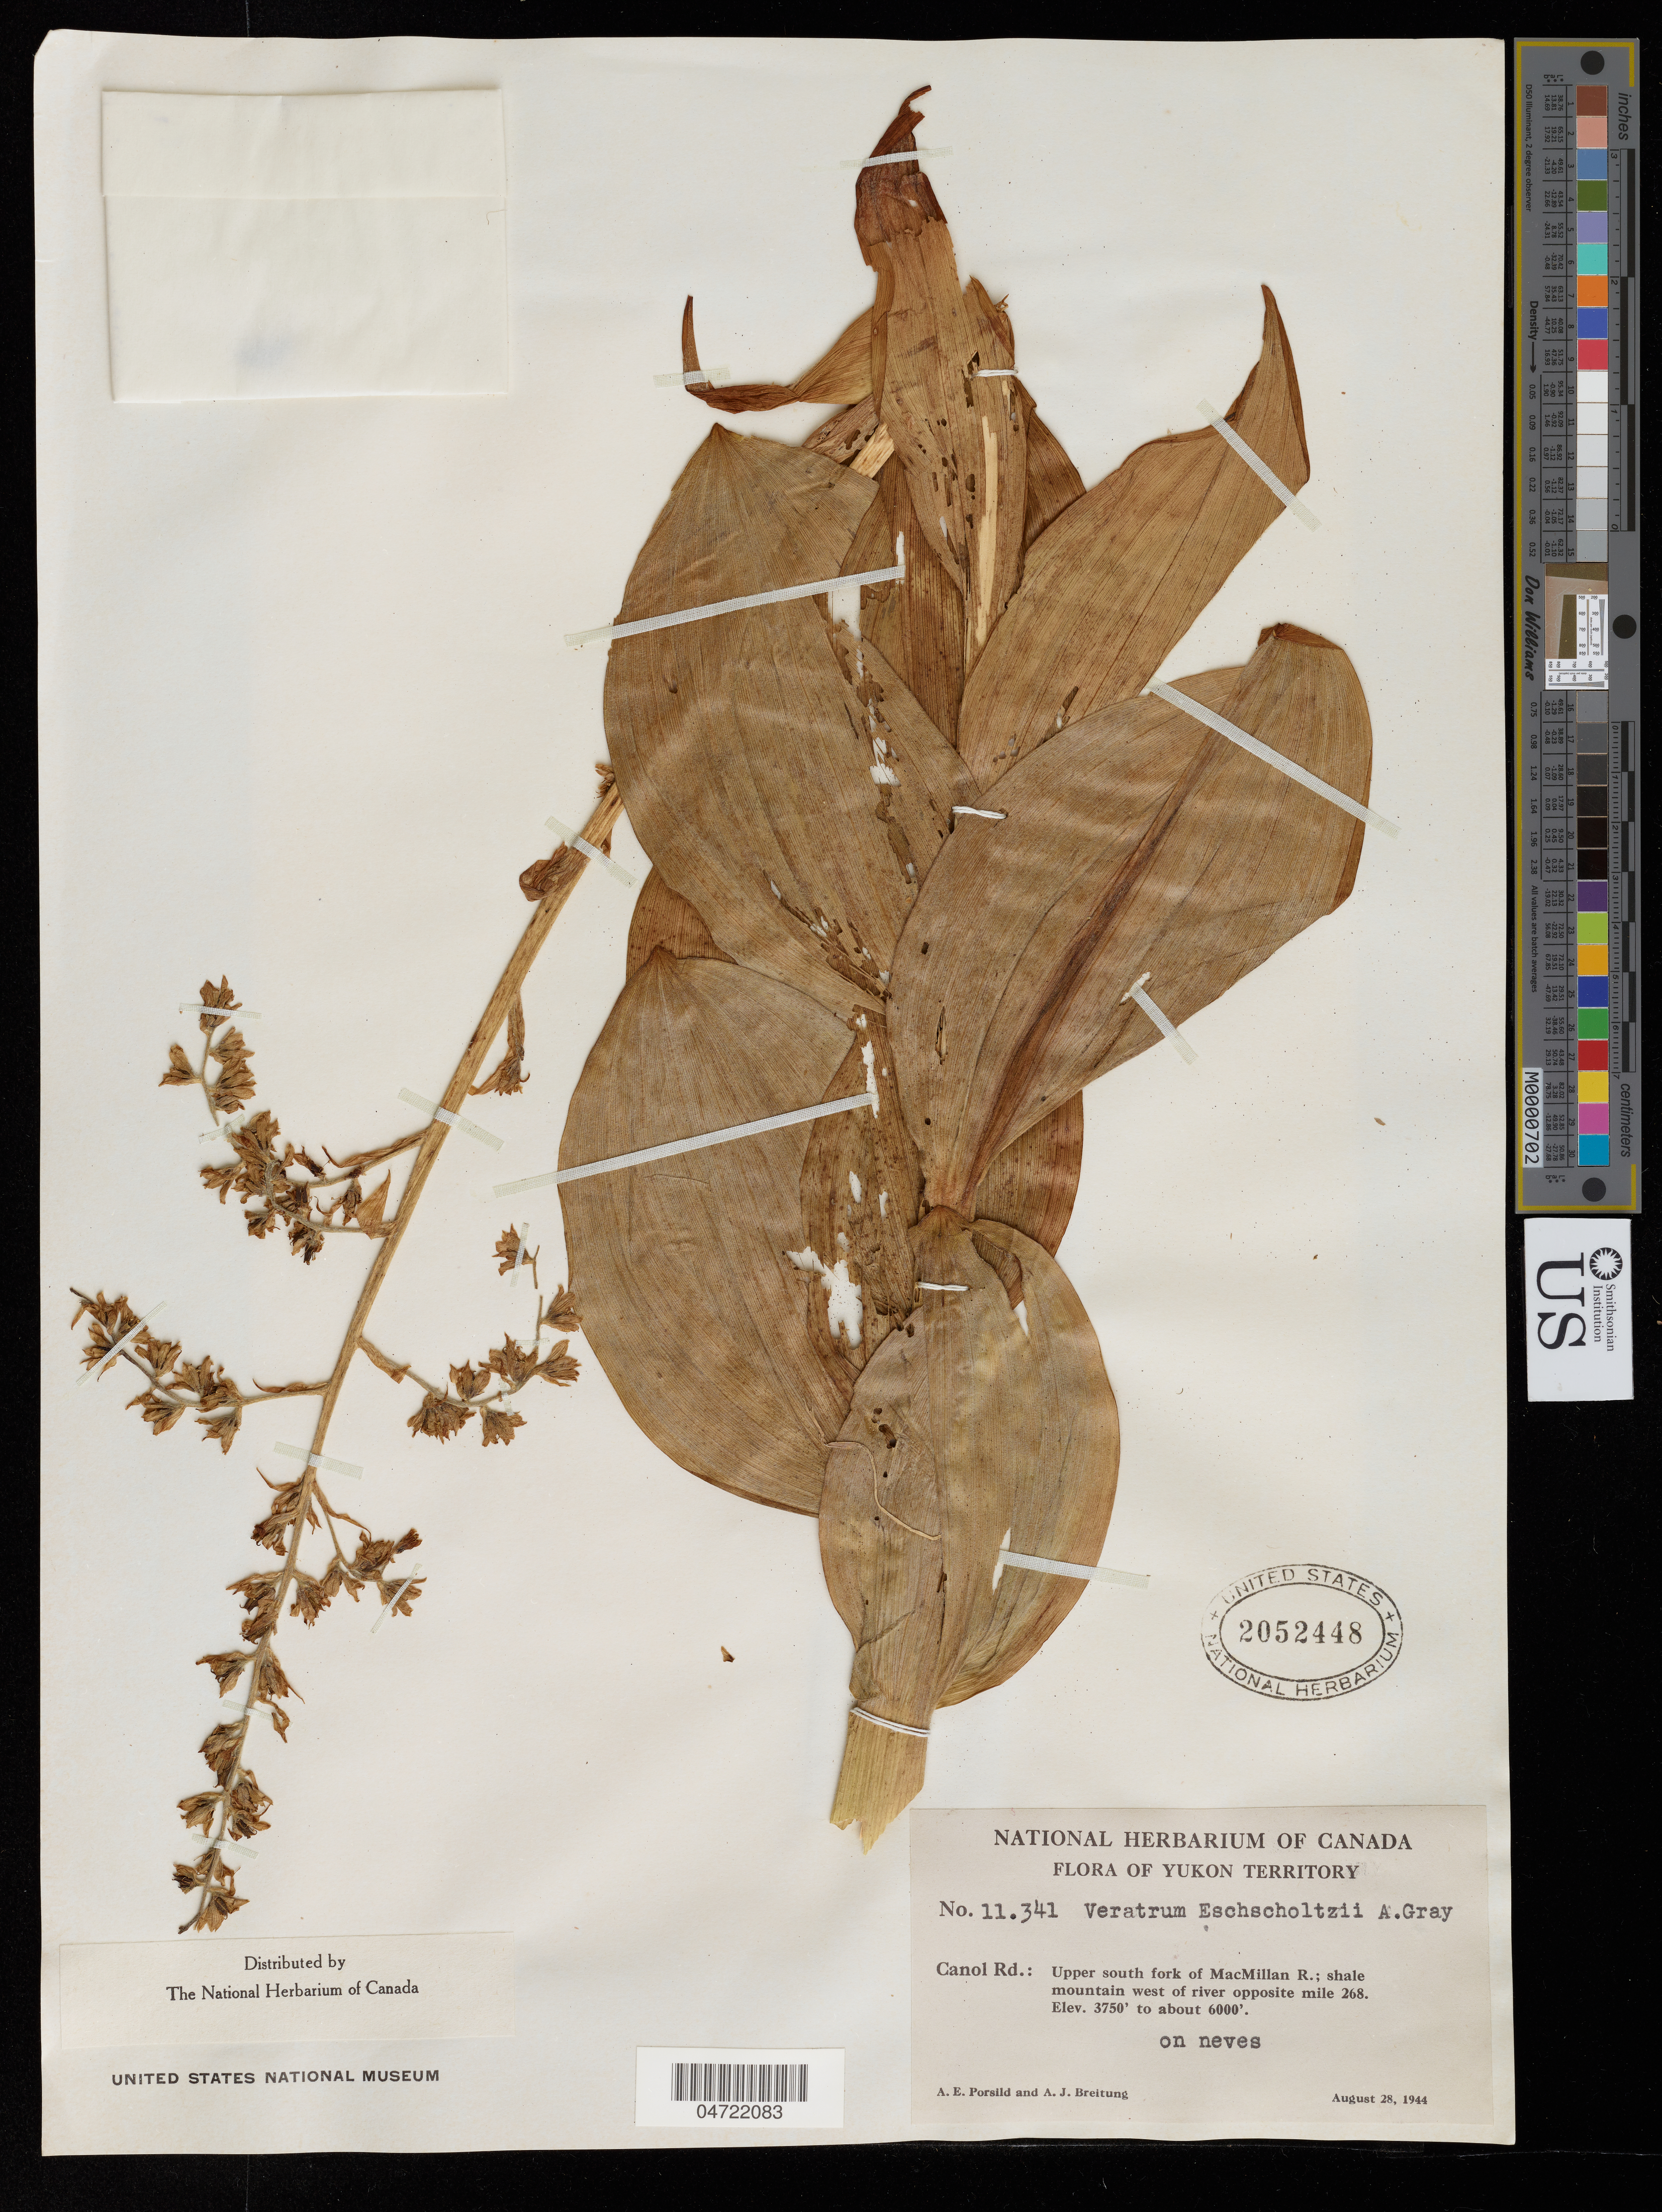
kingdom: Plantae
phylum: Tracheophyta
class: Liliopsida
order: Liliales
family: Melanthiaceae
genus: Veratrum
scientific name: Veratrum eschscholtzii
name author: A. Gray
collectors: A. E. Porsild & A. Breitung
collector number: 11341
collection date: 1944-08-28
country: Canada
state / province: Yukon Territory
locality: Canol Rd.: Upper south fork of Macmillan R.; shale mountain west of river opposite mile 268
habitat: Shale mountain W of river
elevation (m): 1143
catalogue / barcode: US 2052448